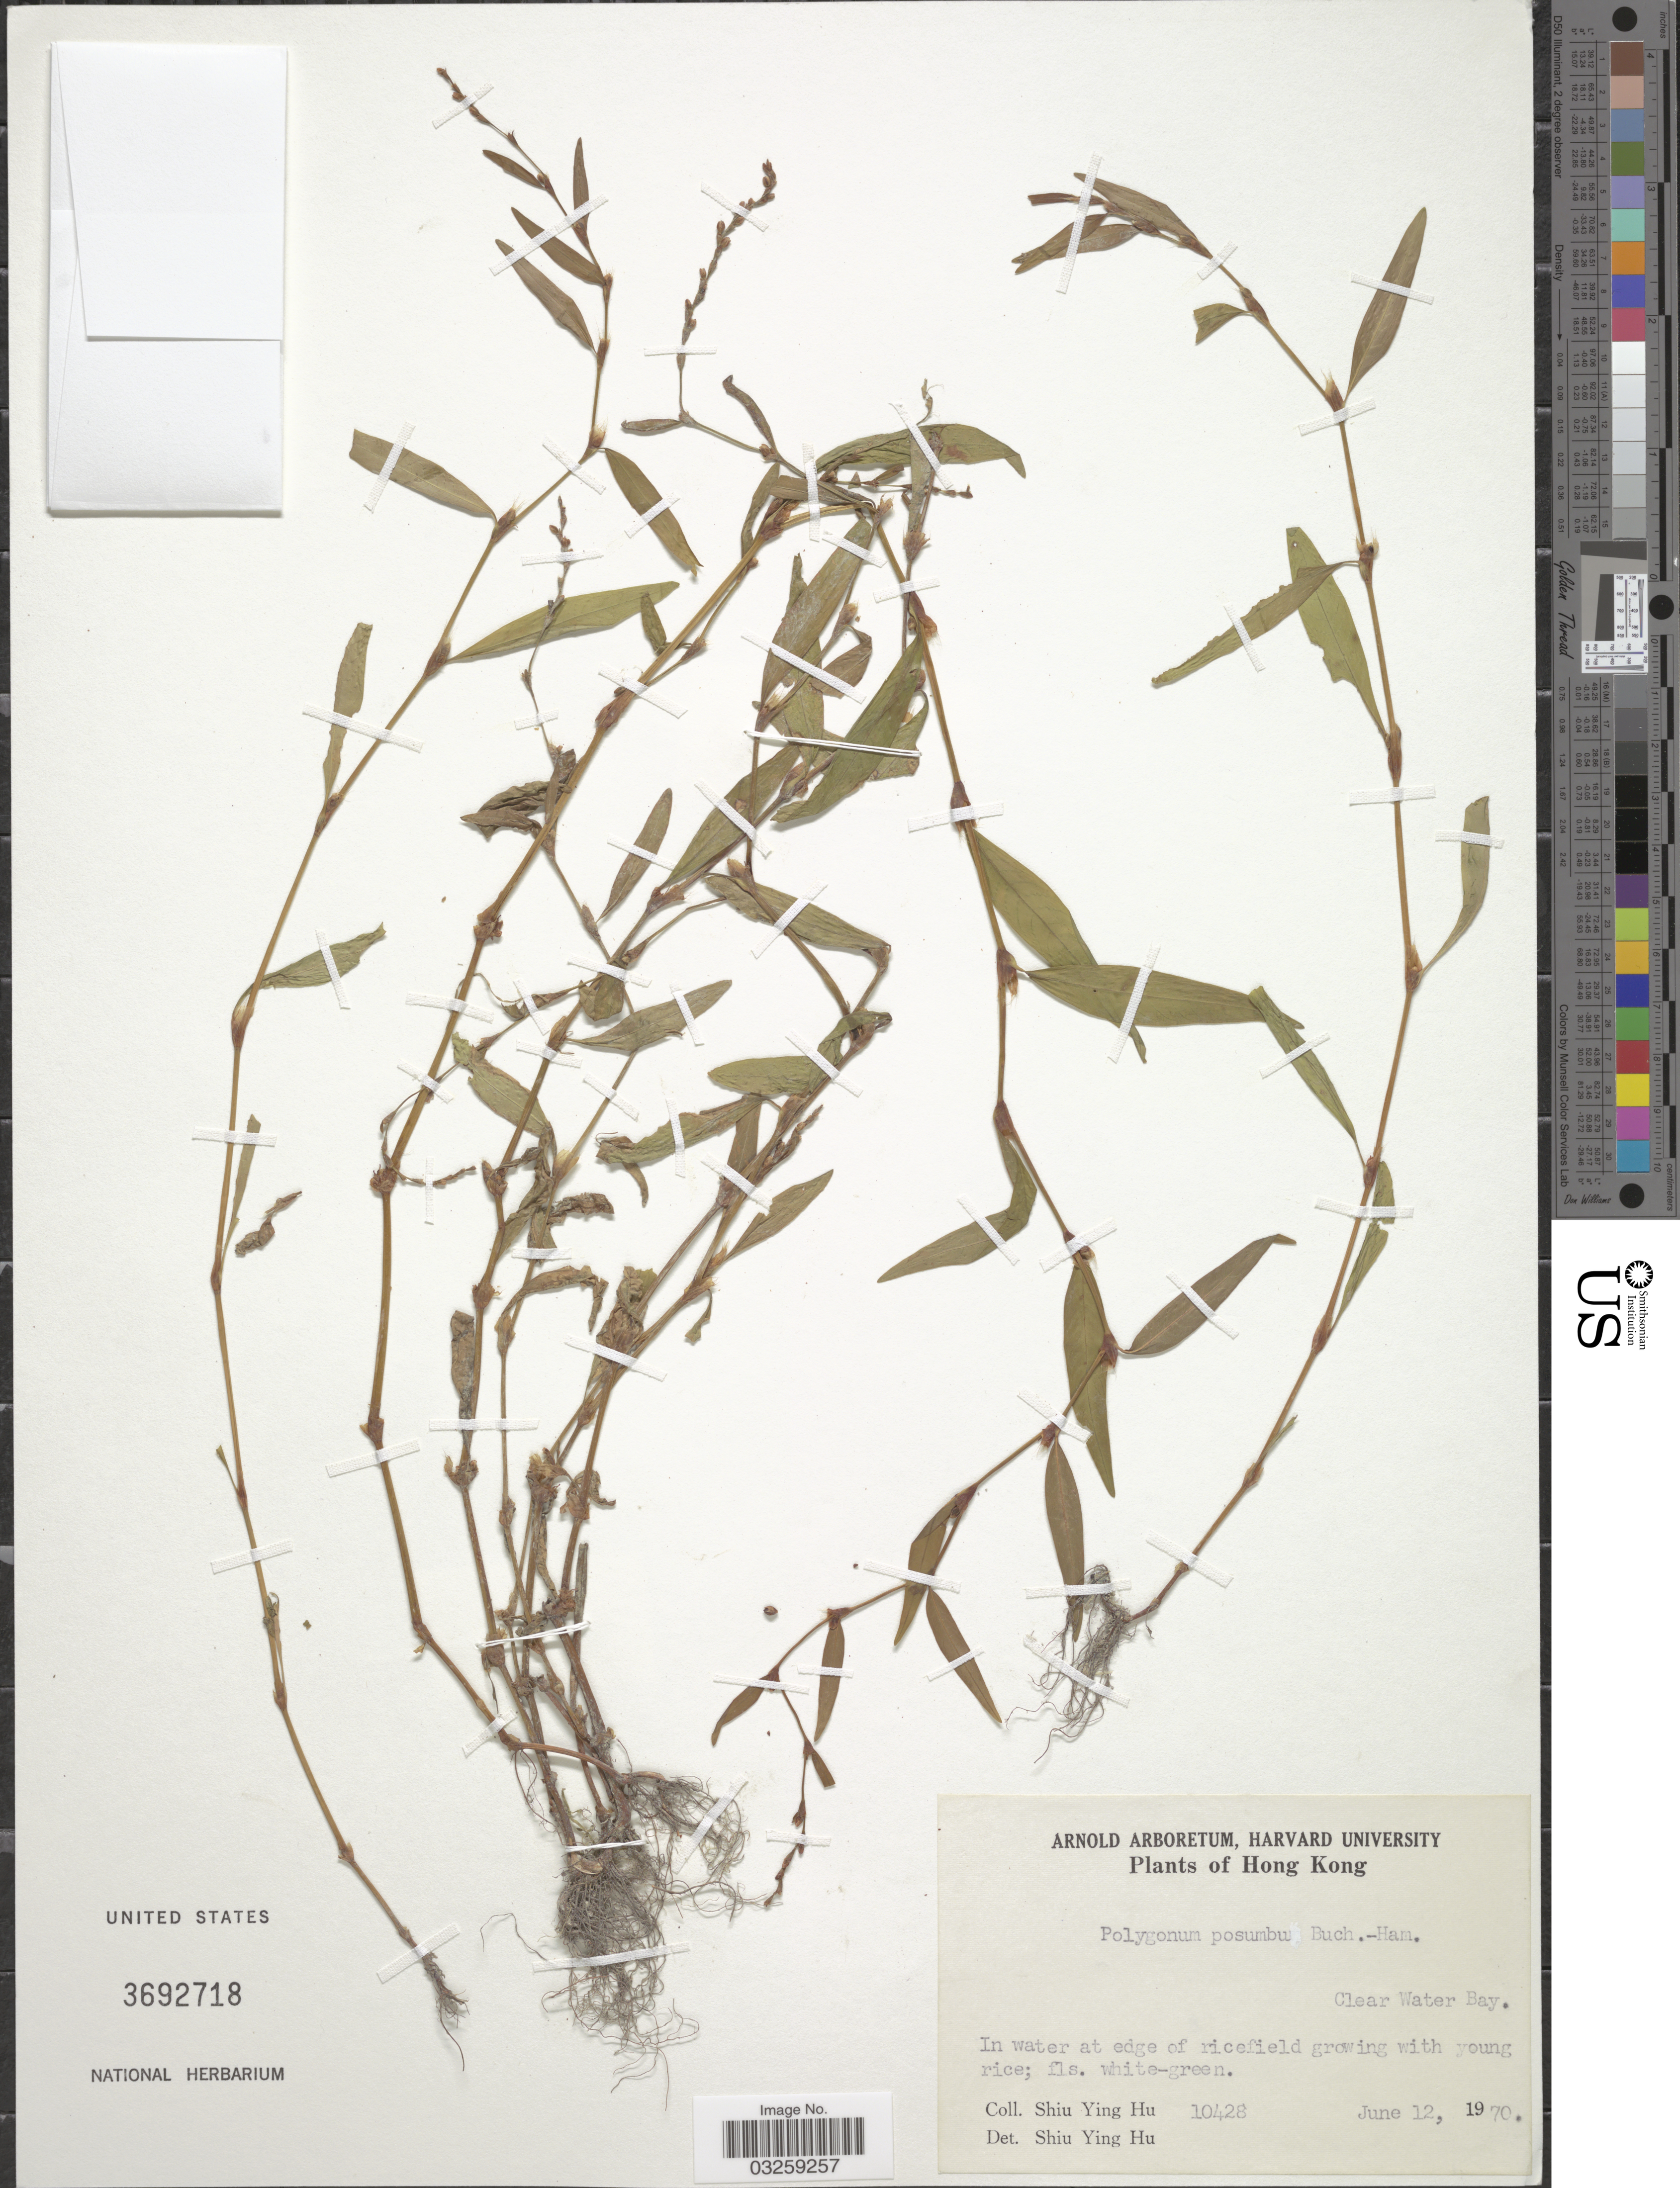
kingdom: Plantae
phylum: Tracheophyta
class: Magnoliopsida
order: Caryophyllales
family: Polygonaceae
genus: Polygonum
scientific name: Polygonum posumbu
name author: Buch.-Ham. ex D. Don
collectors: S. Y. Hu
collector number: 10428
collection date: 1970-06-12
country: China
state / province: Hong Kong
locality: Clear Water Bay.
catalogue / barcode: US 3692718